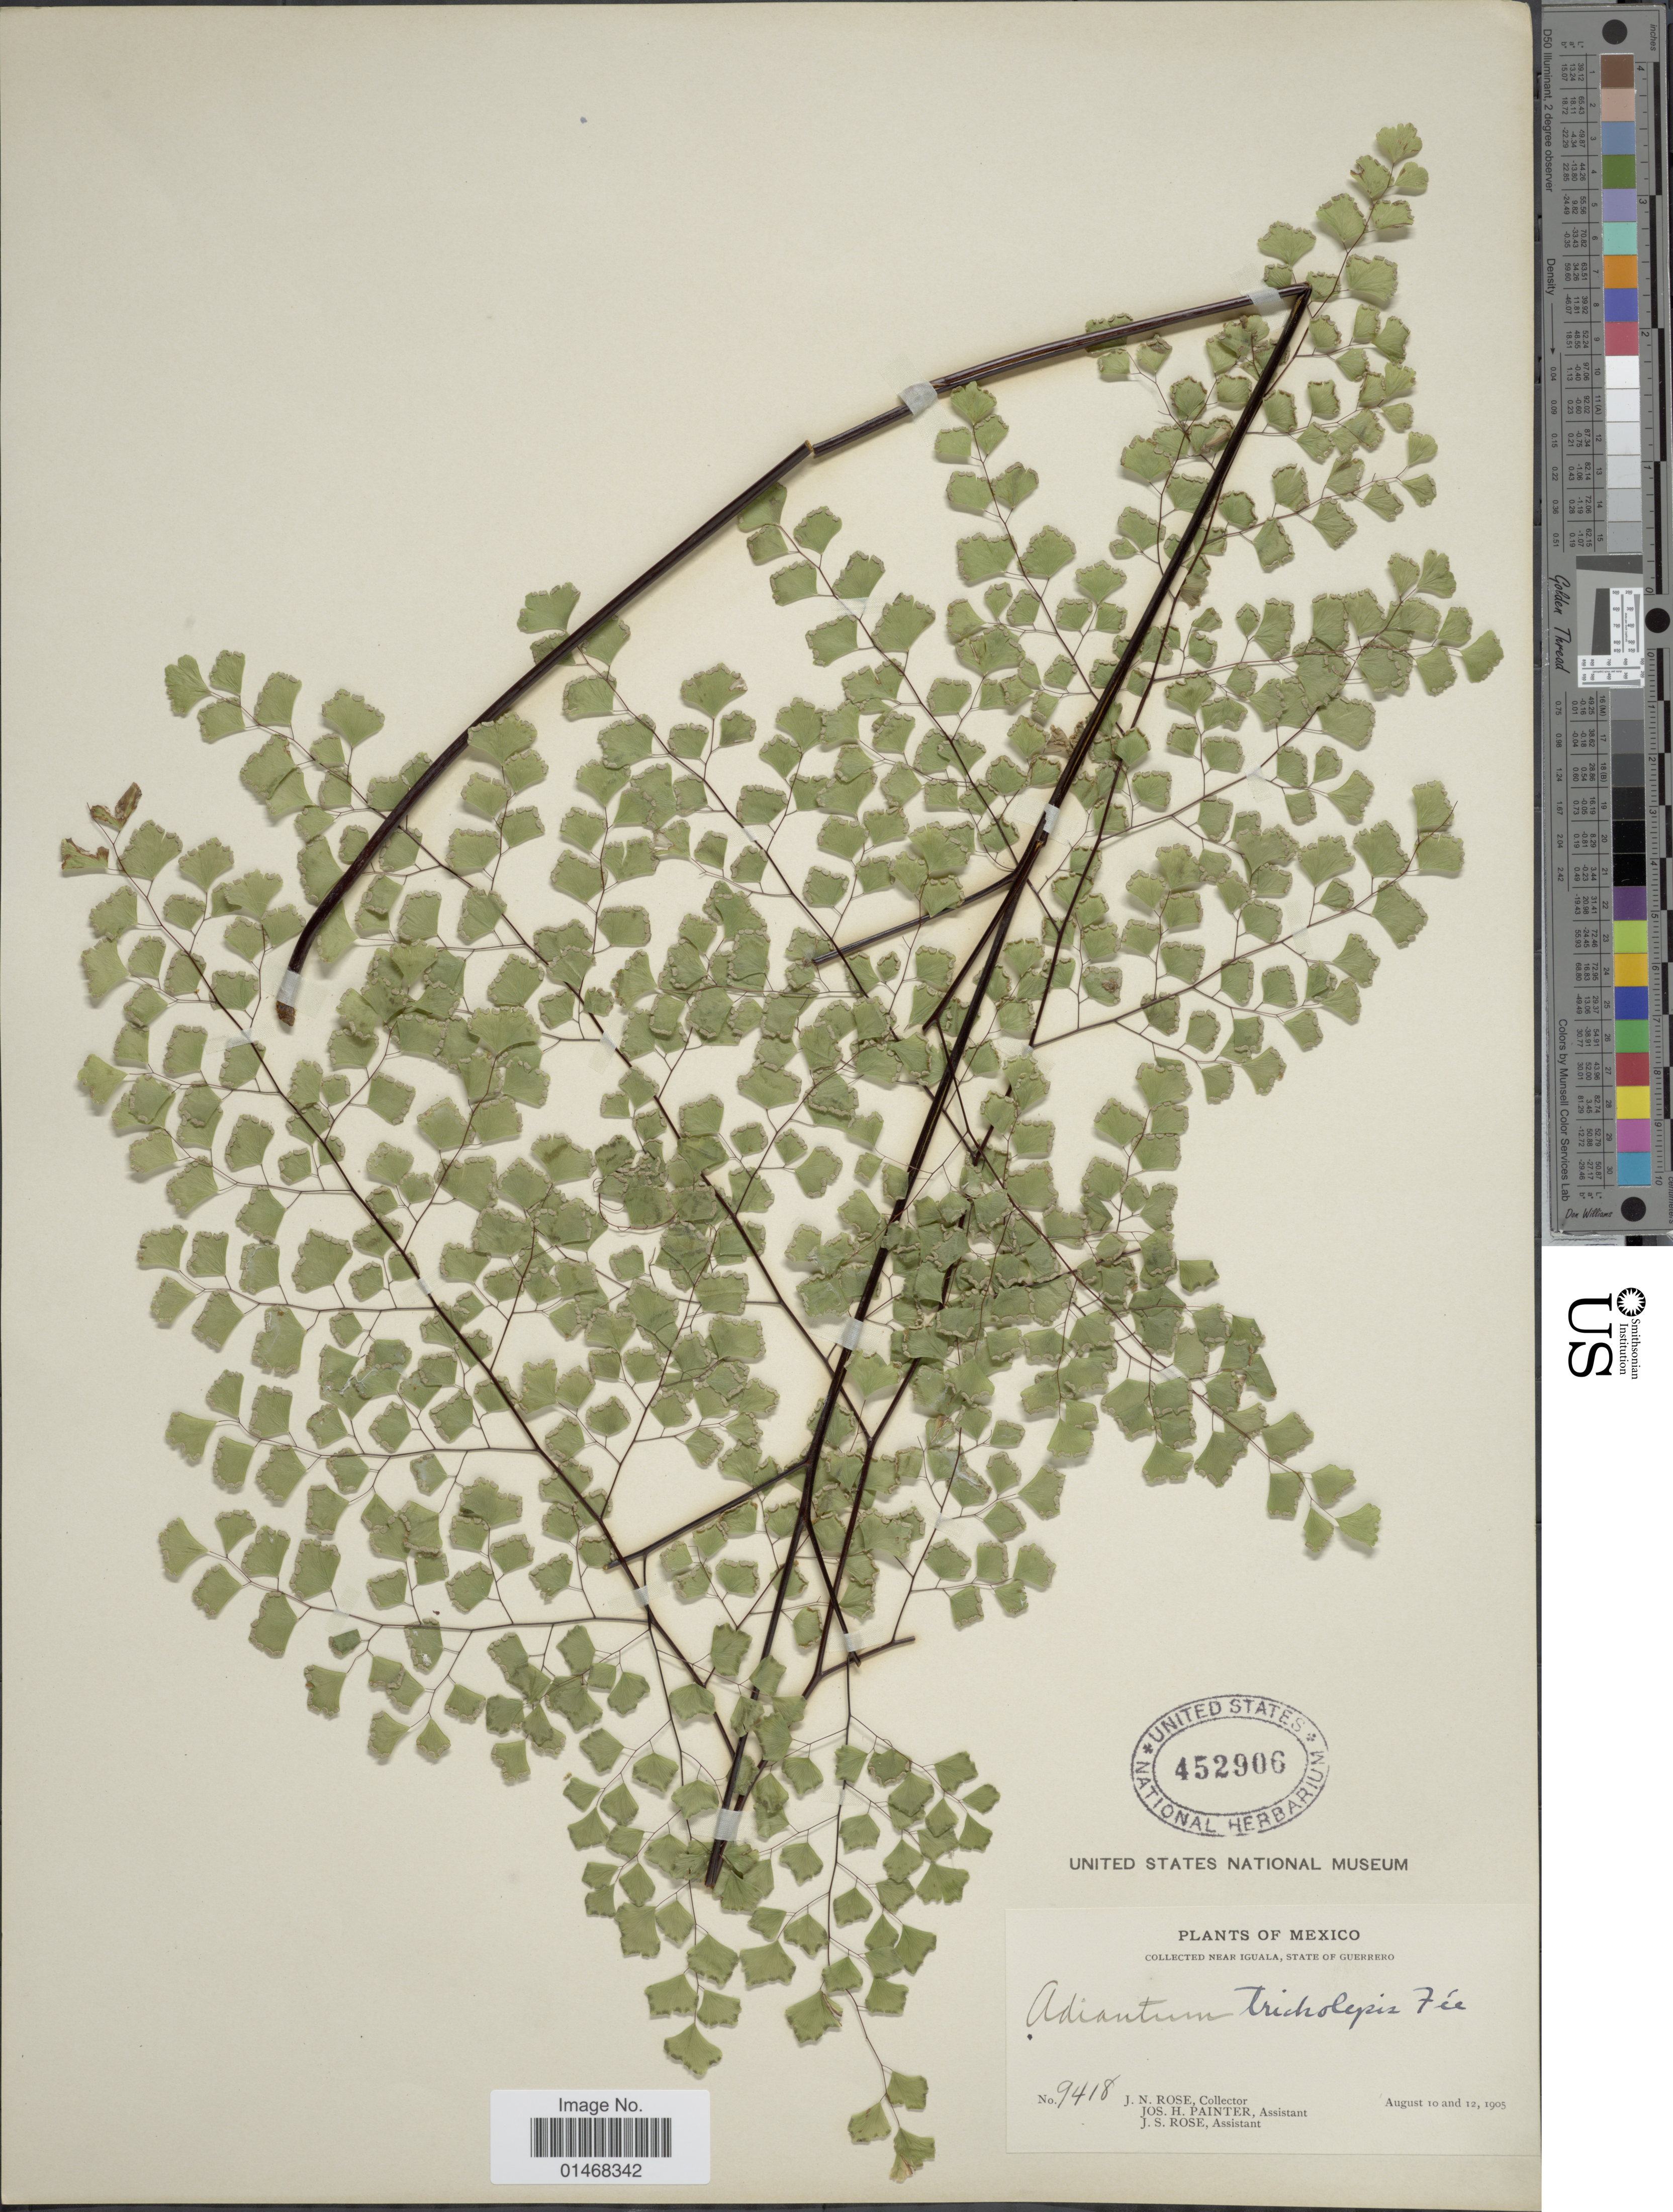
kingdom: Plantae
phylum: Tracheophyta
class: Polypodiopsida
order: Polypodiales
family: Pteridaceae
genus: Adiantum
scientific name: Adiantum tricholepis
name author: Fée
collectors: J. N. Rose, J. H. Painter & J. S. Rose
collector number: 9418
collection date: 1905-08-10/1905-08-12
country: Mexico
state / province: Guerrero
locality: Near Iguala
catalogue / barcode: US 452906